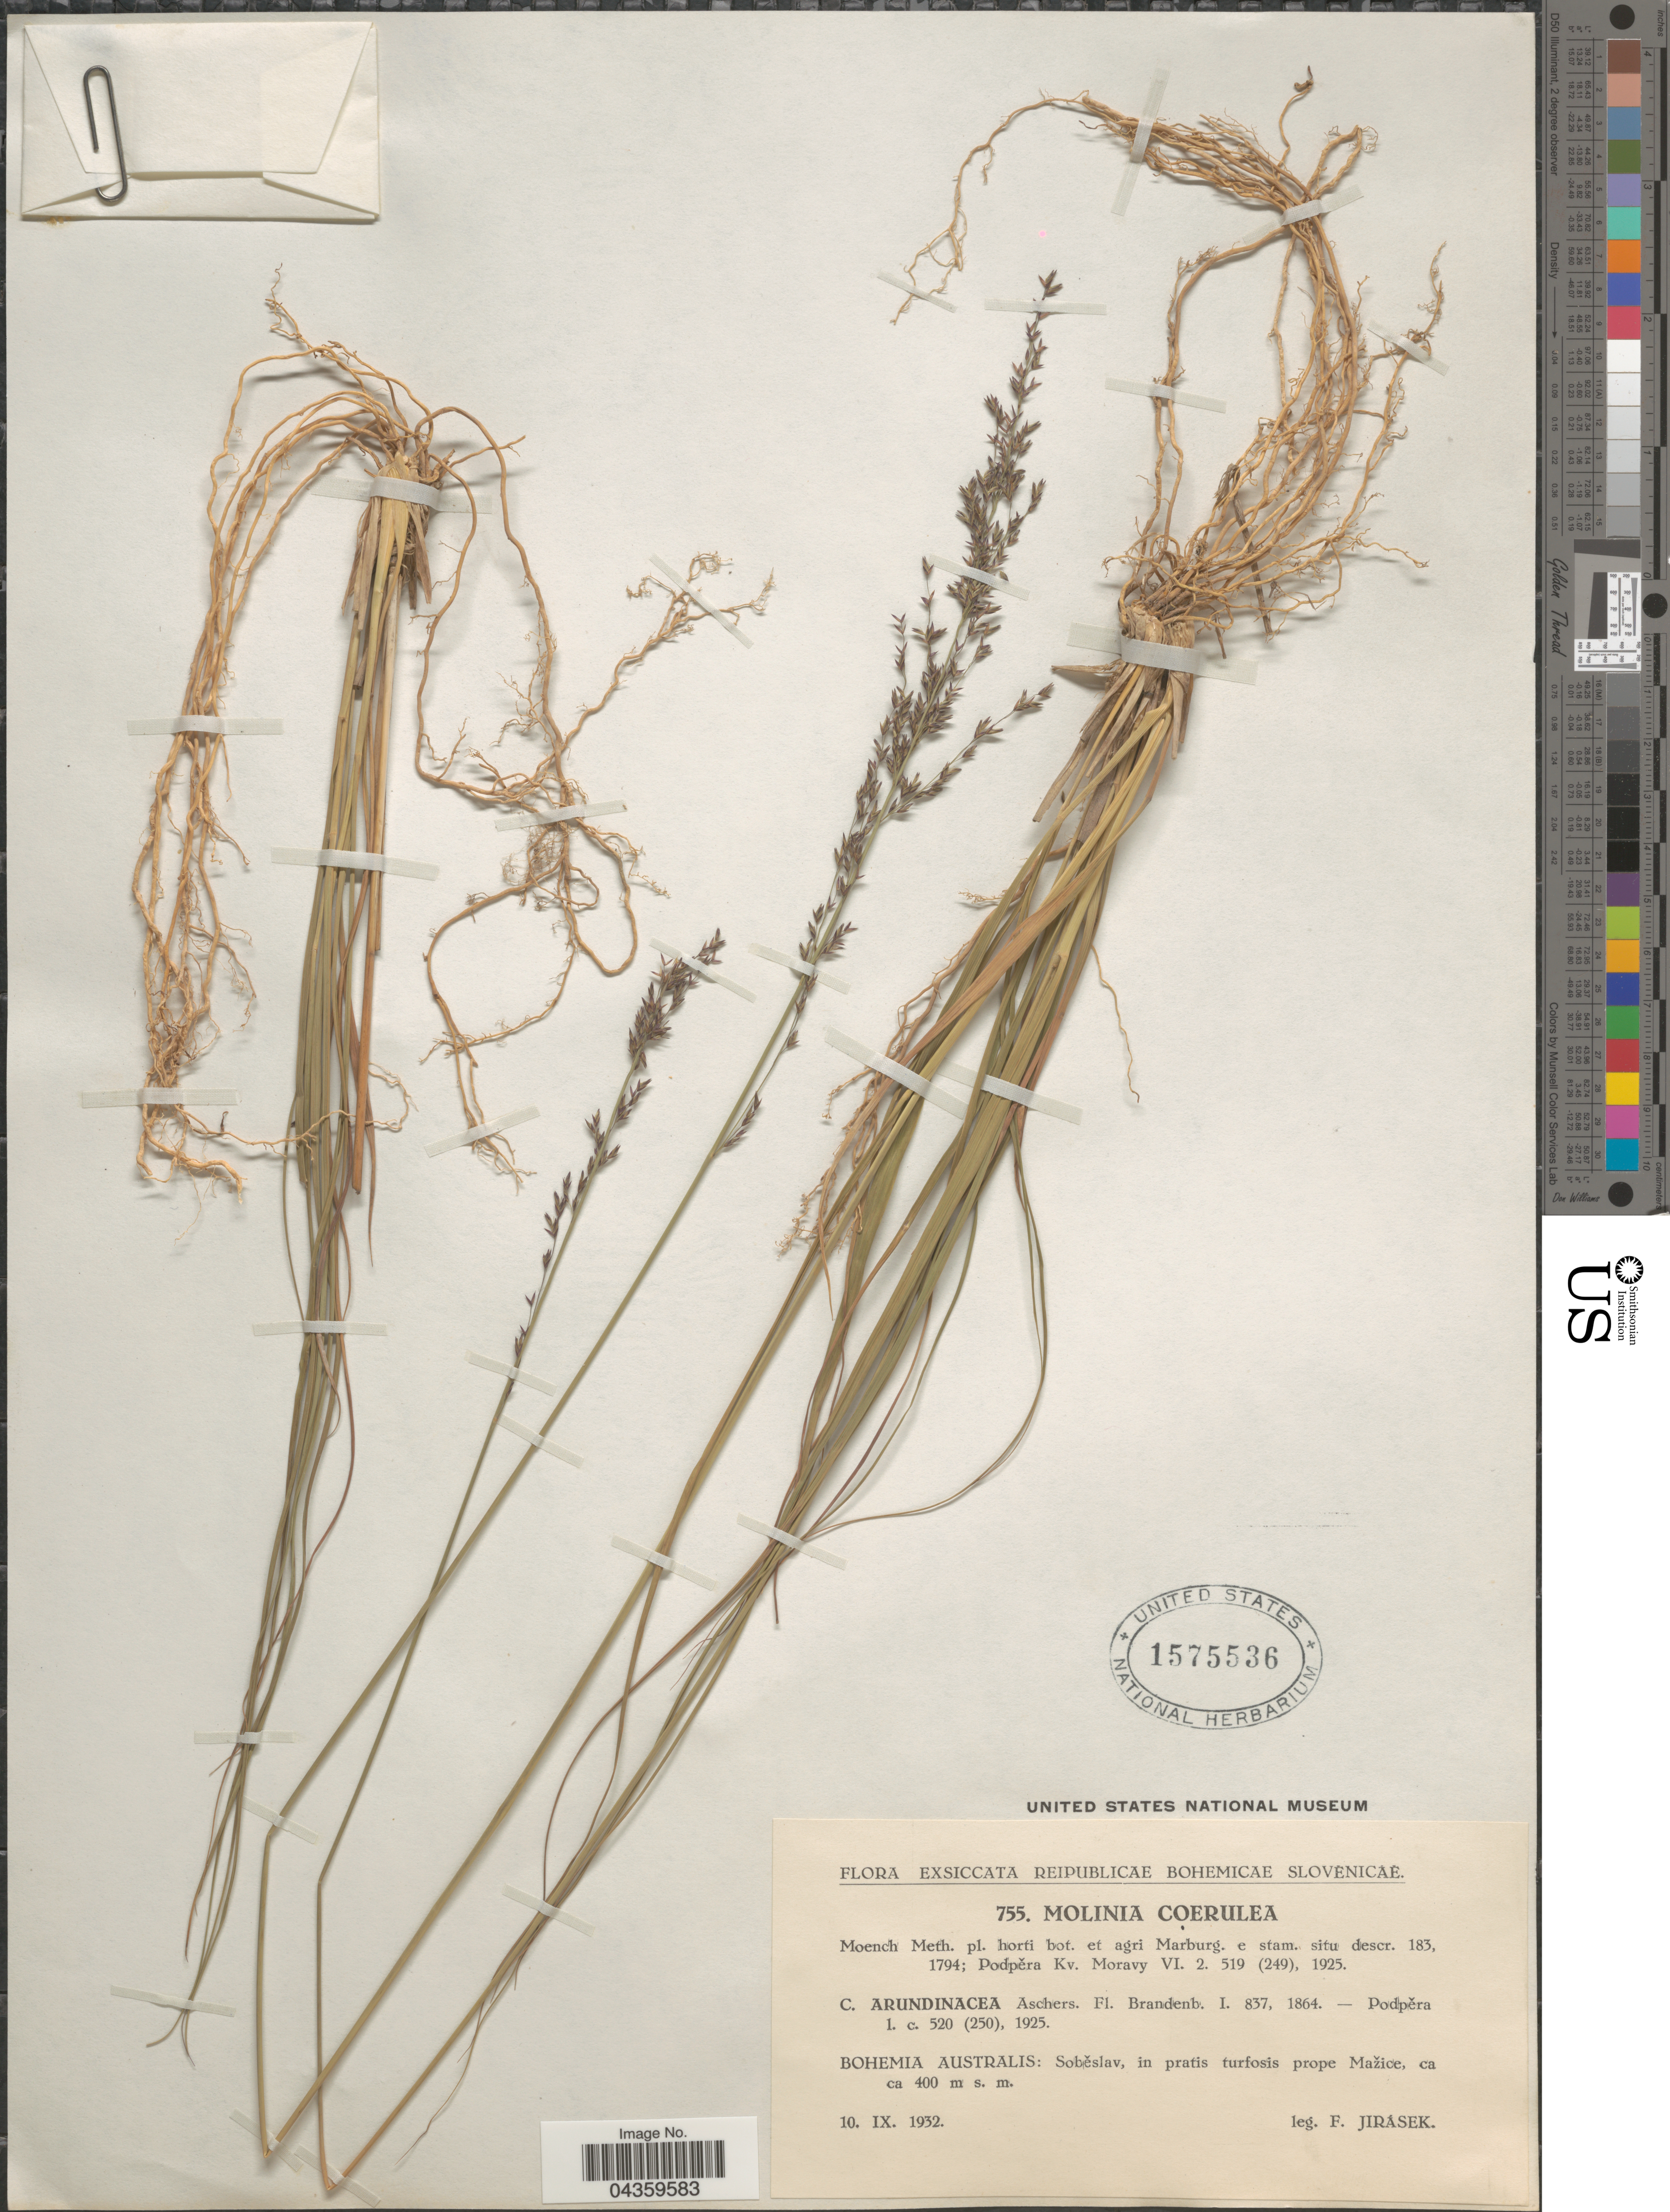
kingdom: Plantae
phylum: Tracheophyta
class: Liliopsida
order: Poales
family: Poaceae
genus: Molinia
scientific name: Molinia caerulea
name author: (L.) Moench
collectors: F. Jirasek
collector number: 755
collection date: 1932-09-10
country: Czechia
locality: Reipublicae Bohemicae Slovenicae. Bohemia Australis: Soběslav, in pratis turfosis prope Mažice.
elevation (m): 400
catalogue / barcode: US 1575536